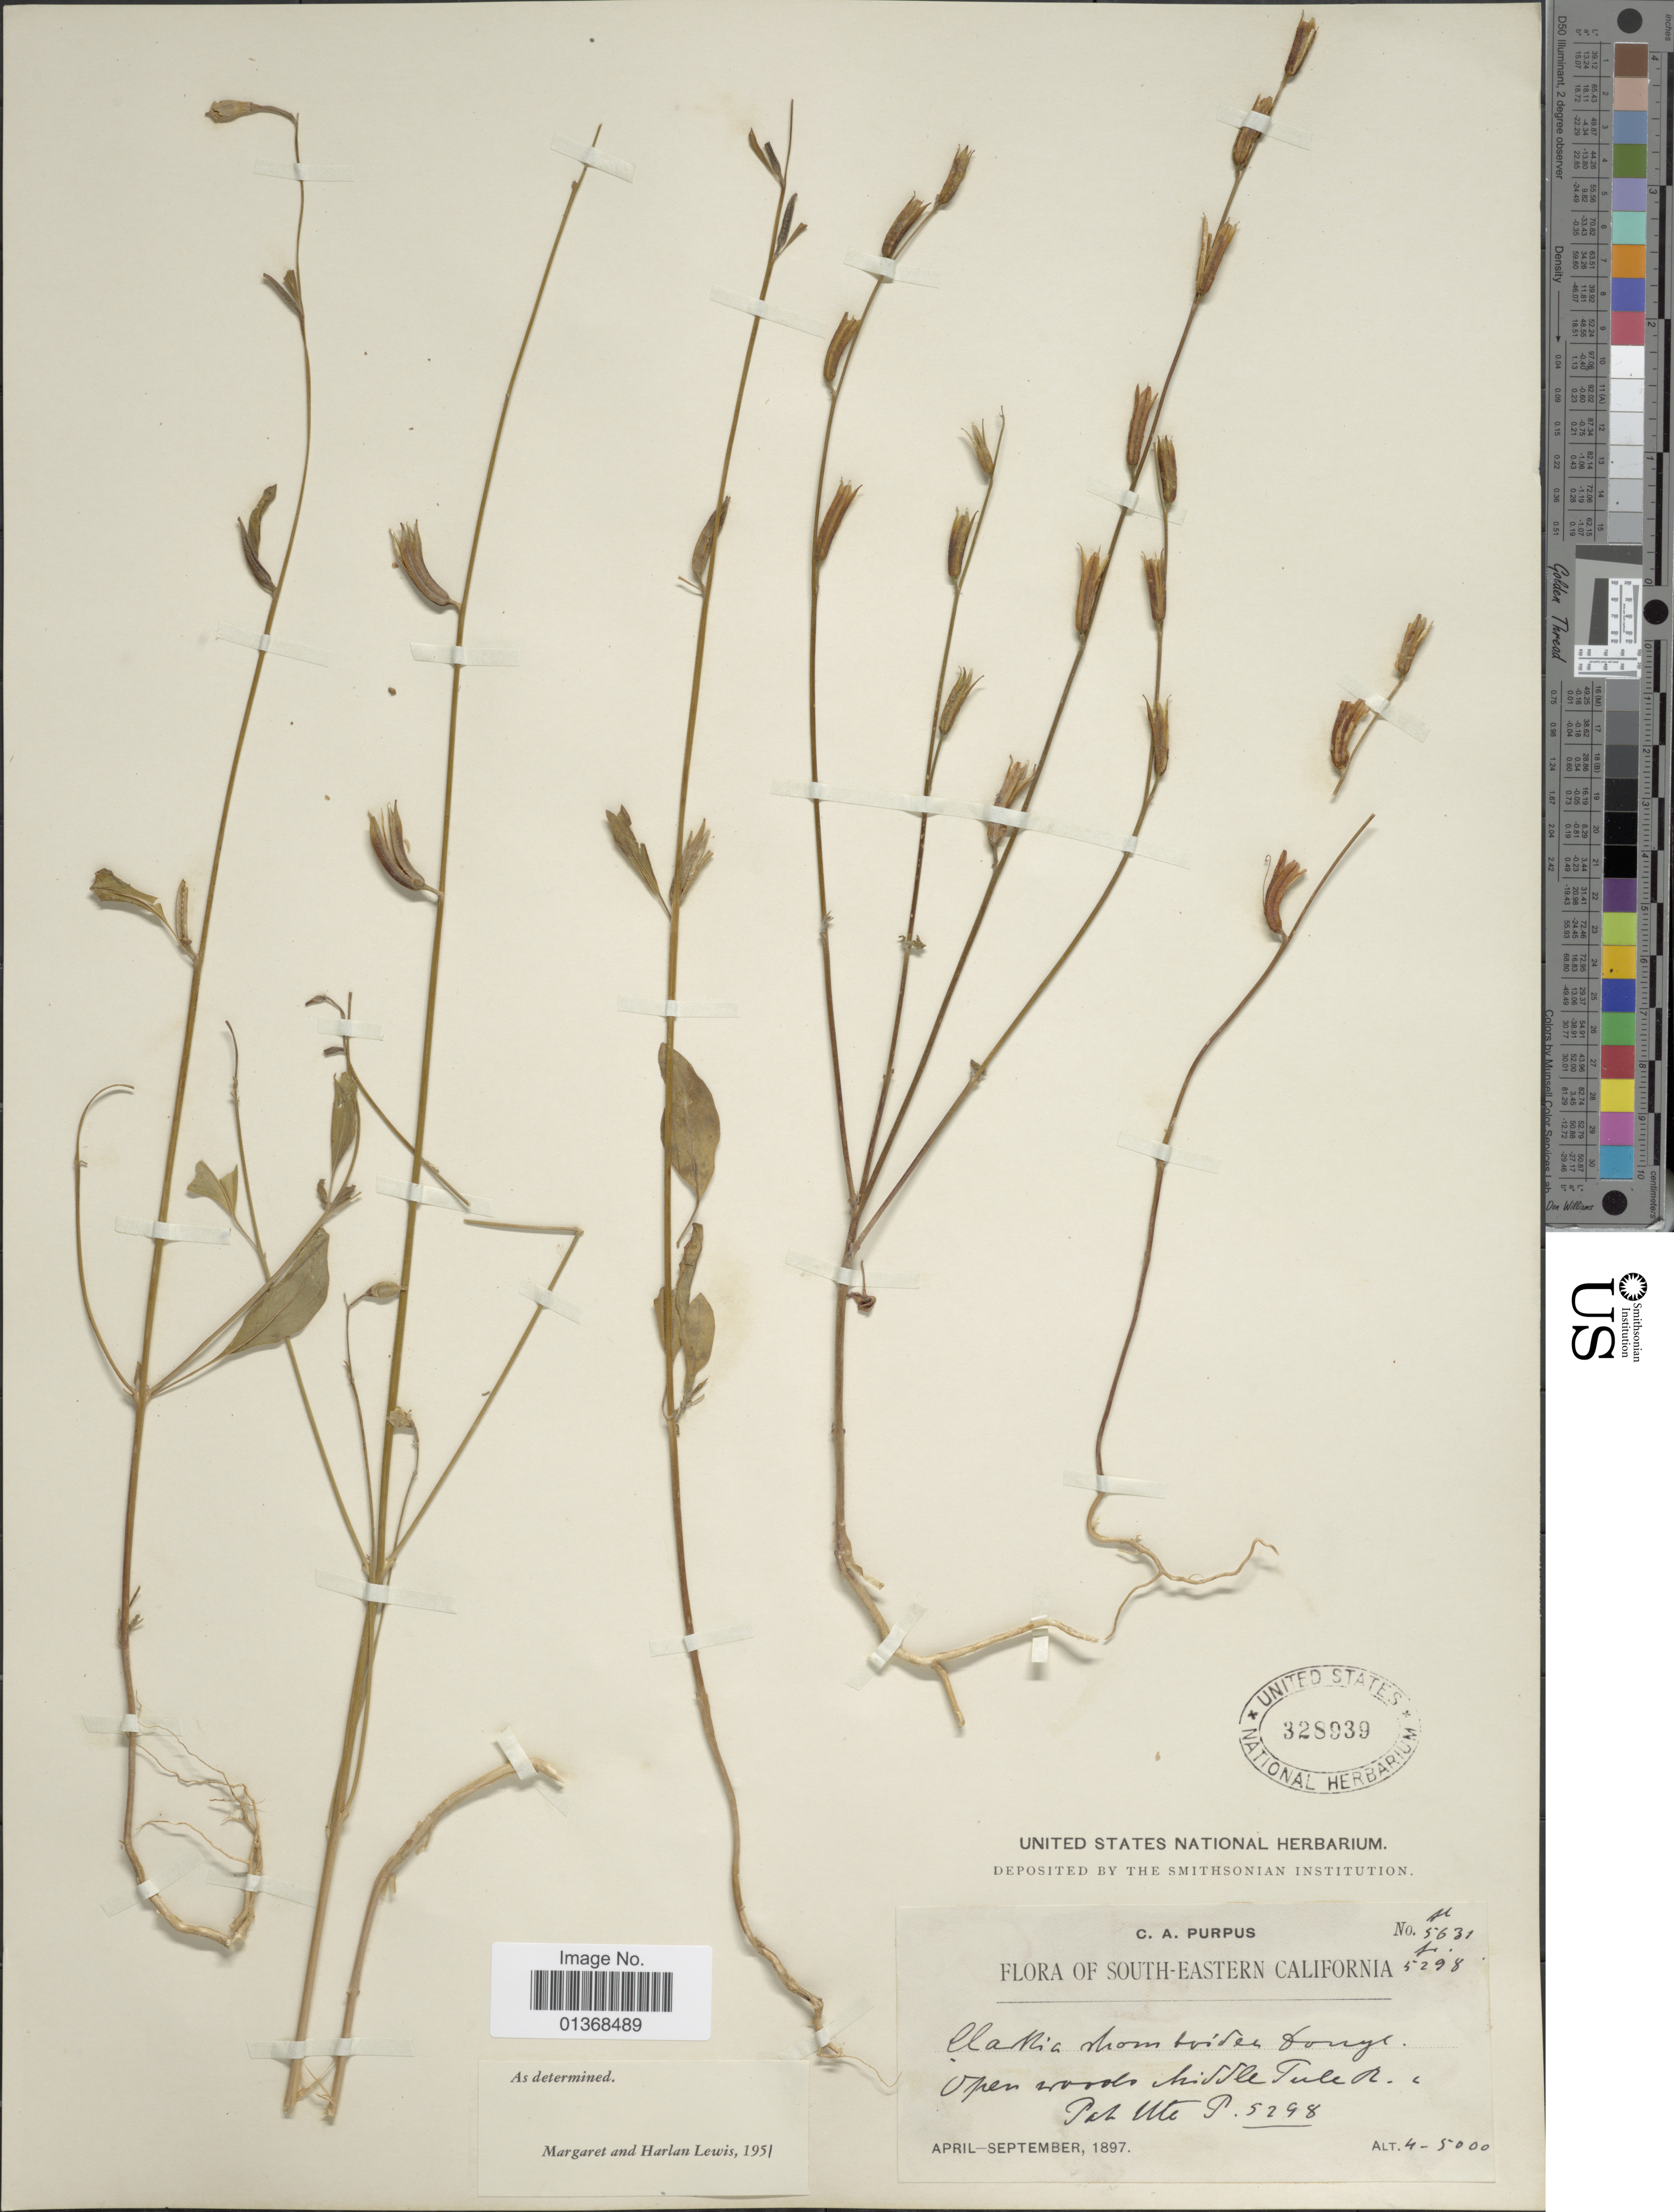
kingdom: Plantae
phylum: Tracheophyta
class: Magnoliopsida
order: Myrtales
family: Onagraceae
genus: Clarkia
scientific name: Clarkia rhomboidea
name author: Douglas ex Hook.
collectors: C. A. Purpus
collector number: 5631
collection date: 1897-04/1897-09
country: United States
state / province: California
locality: South-eastern California, open woods Middle Tule R. (River), Pah Ute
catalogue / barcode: US 328939